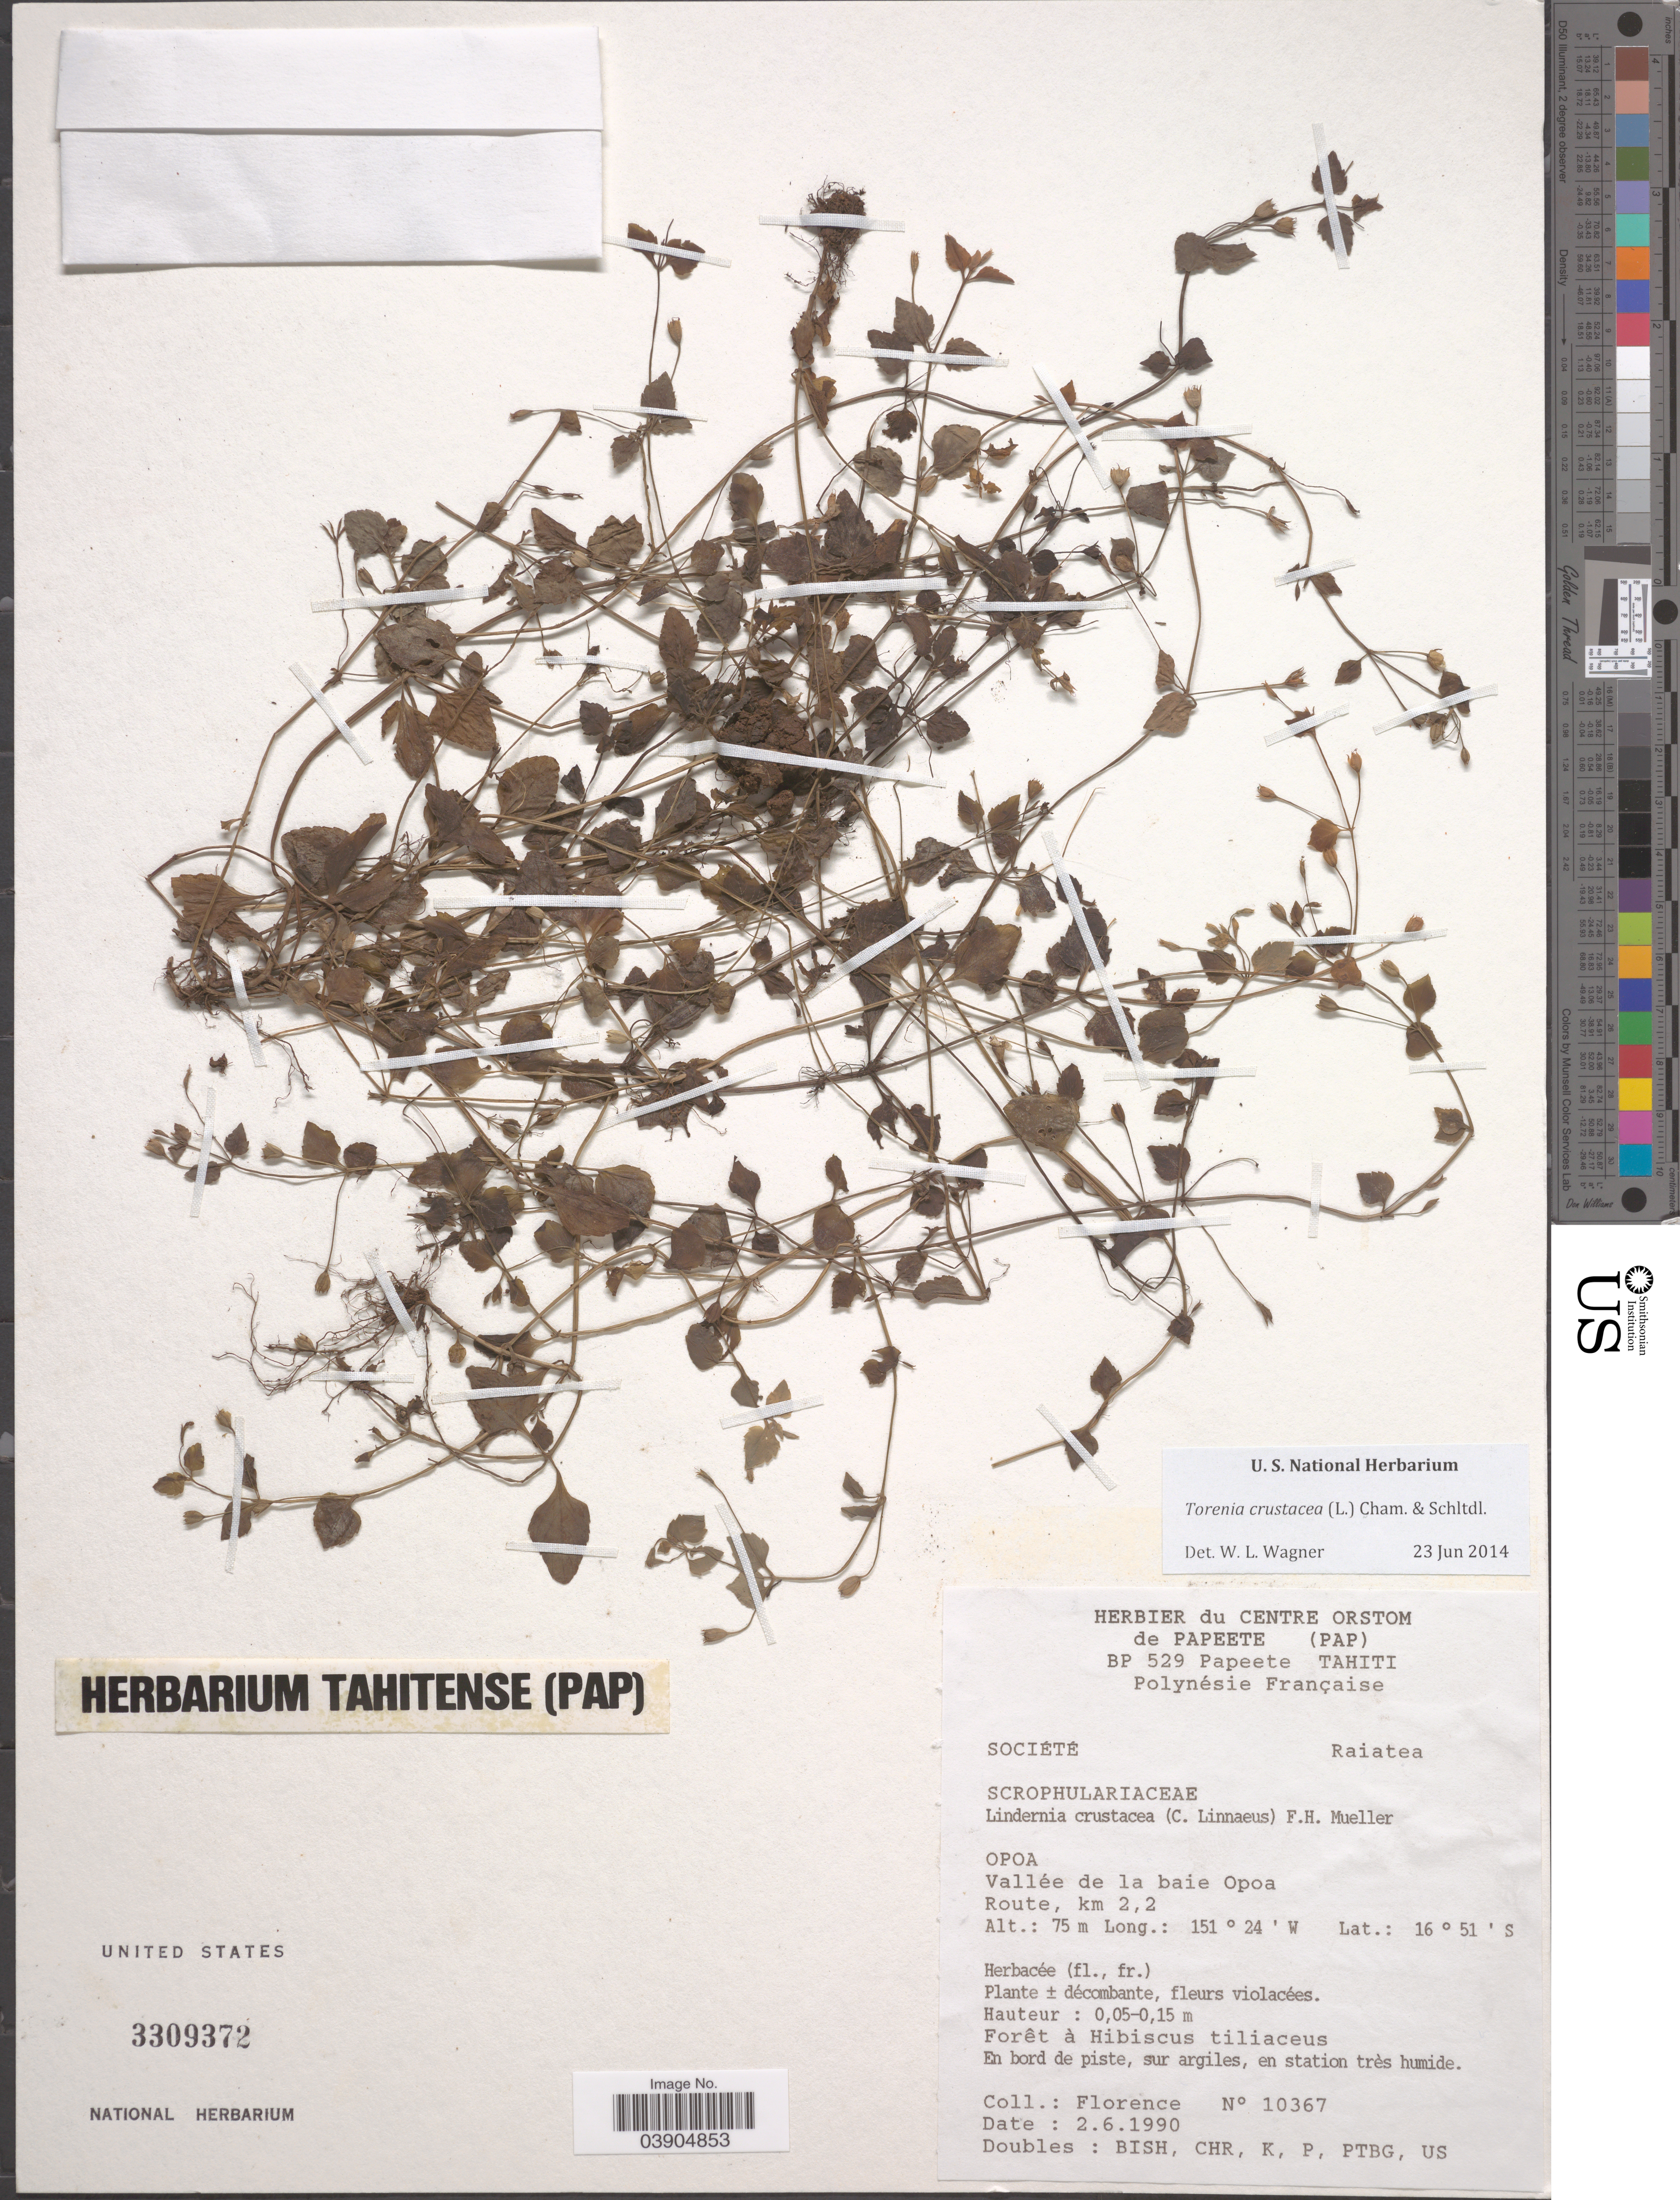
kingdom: Plantae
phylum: Tracheophyta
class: Magnoliopsida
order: Lamiales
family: Linderniaceae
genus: Lindernia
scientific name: Lindernia crustacea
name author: (L.) F. Muell.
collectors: -. Florence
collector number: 10367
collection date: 1990-06-02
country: French Polynesia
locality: Sociéte, Raiatea. Opoa. Vallée de la baie Opoa. Route, km 2,2.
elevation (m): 75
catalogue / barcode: US 3309372